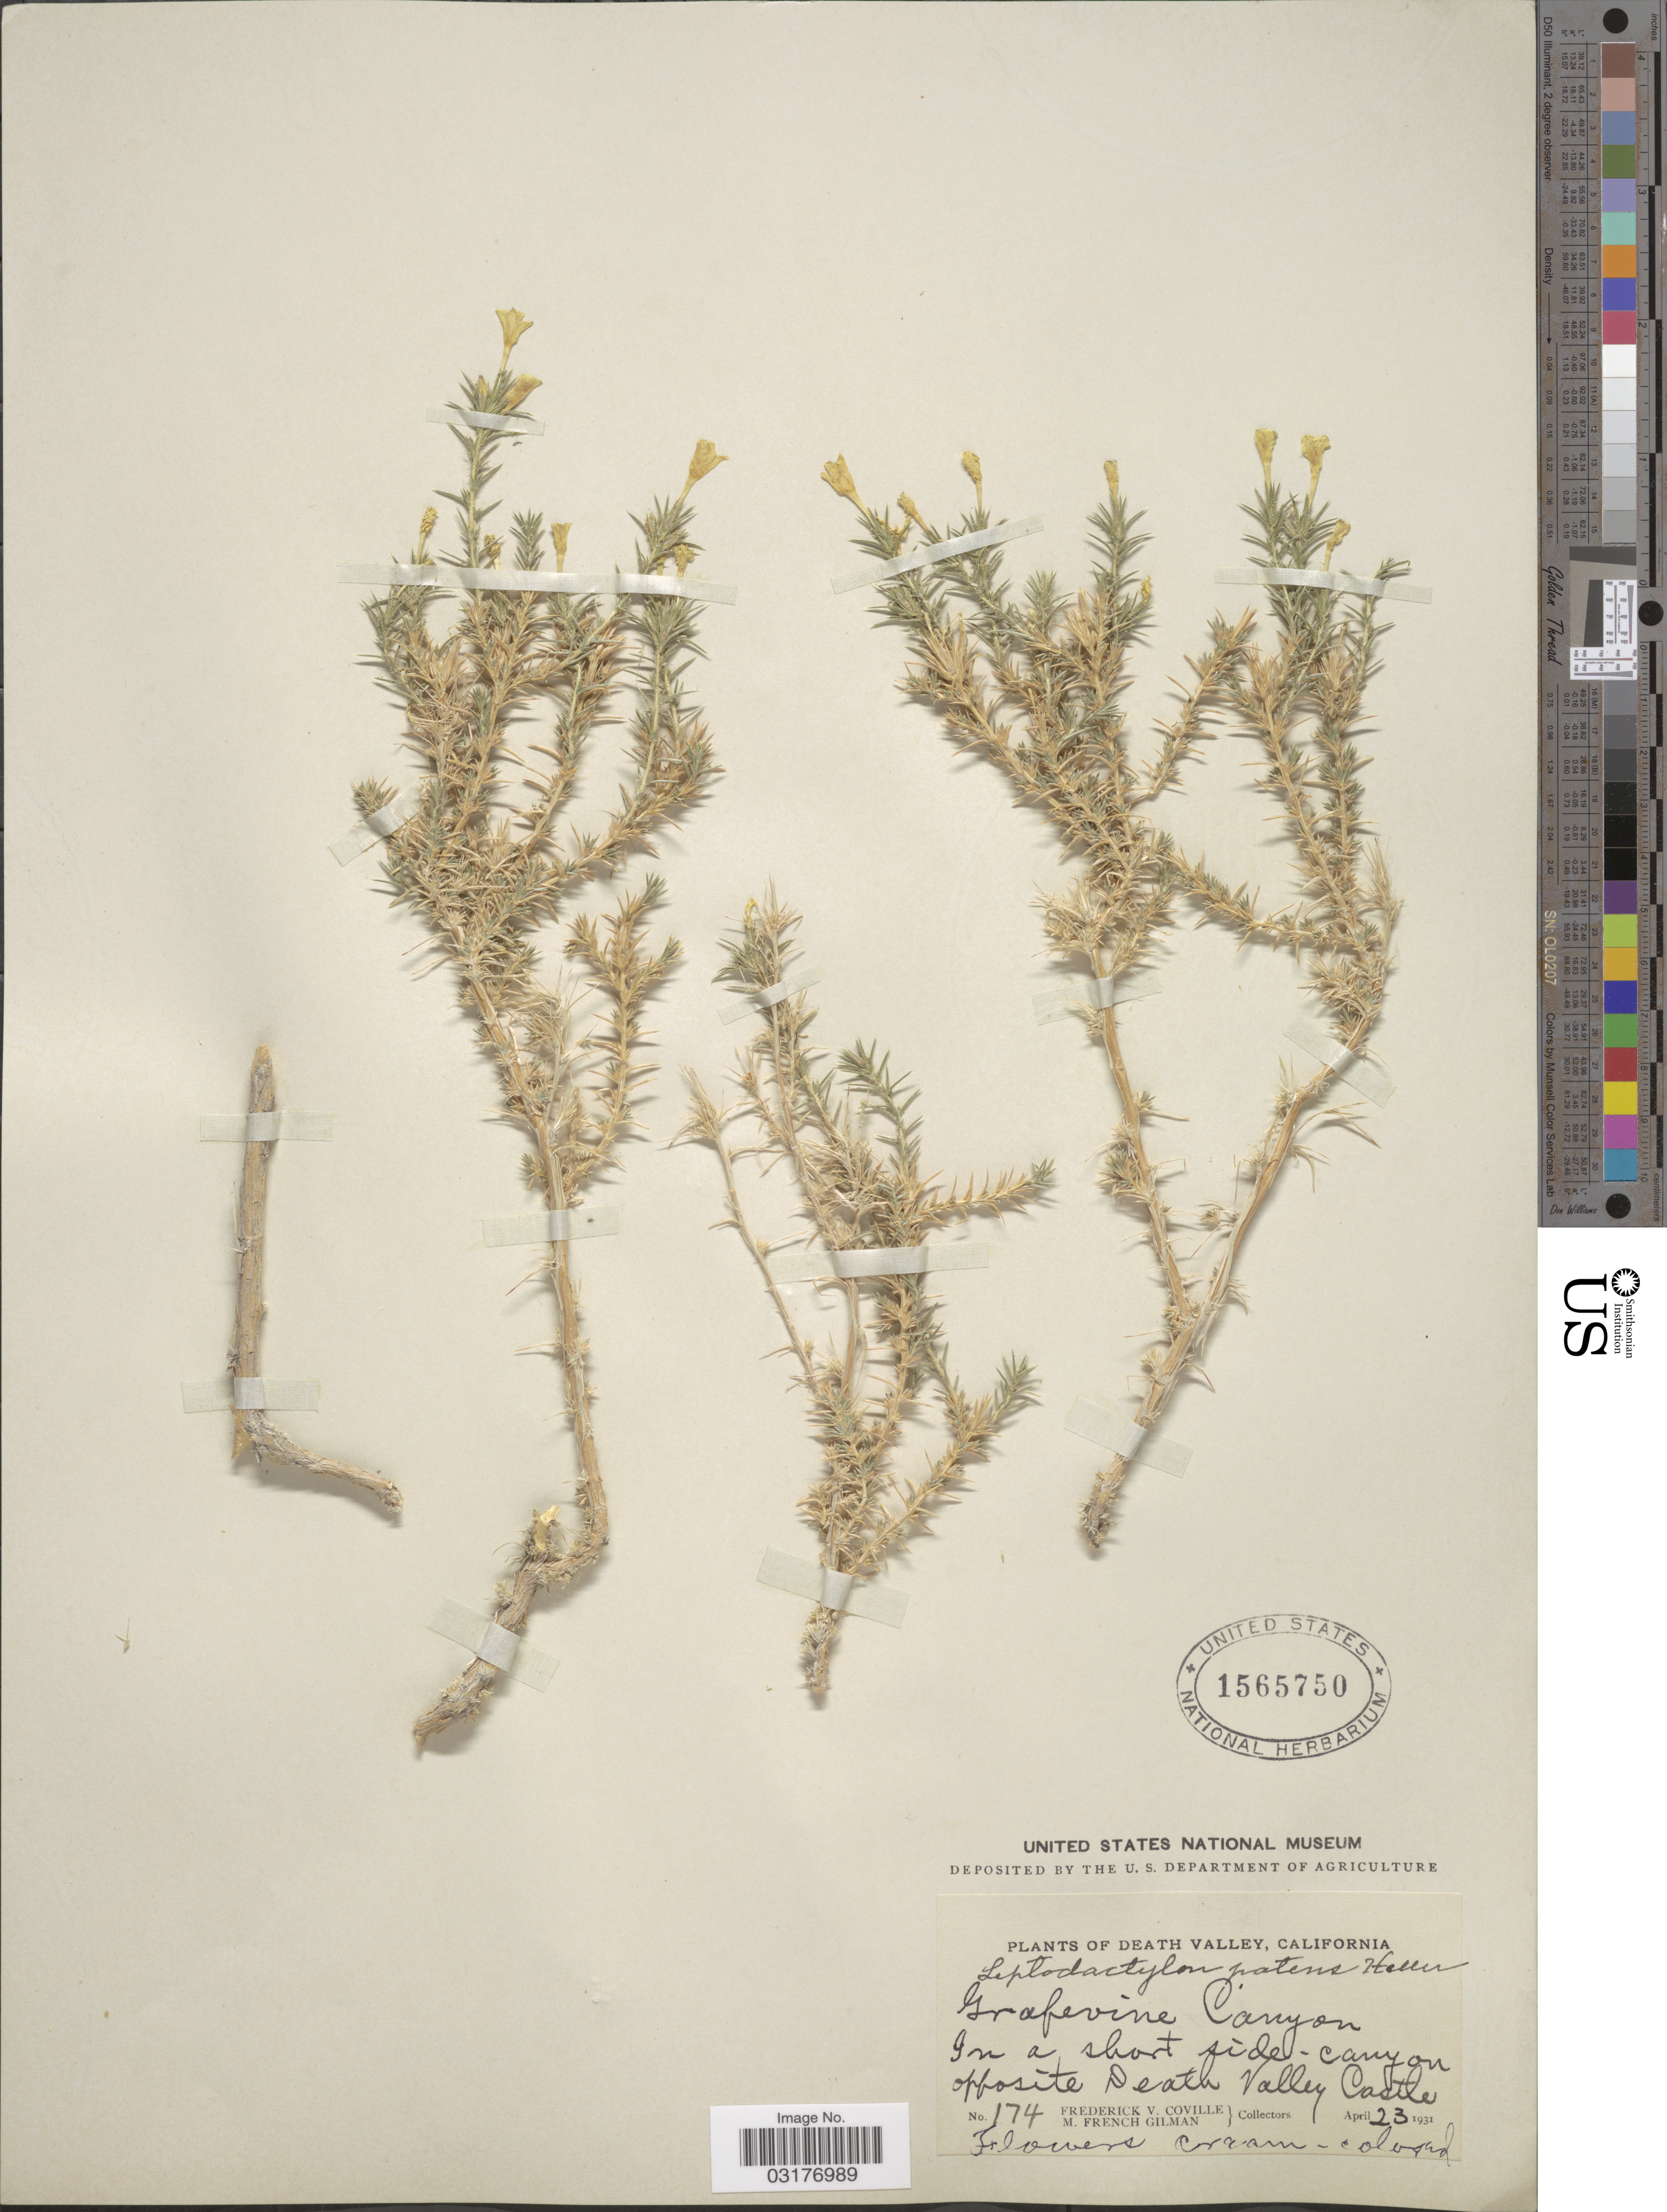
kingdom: Plantae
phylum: Tracheophyta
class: Magnoliopsida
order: Ericales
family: Polemoniaceae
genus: Linanthus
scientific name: Linanthus pungens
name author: (Torr.) J.M. Porter & L.A. Johnson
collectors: F. V. Coville & M. F. Gilman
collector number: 174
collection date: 1931-04-23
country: United States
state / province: California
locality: Death Valley. Grapevine Canyon. In a short side - canyon opposite Death Valley Castle.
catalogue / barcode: US 1565750